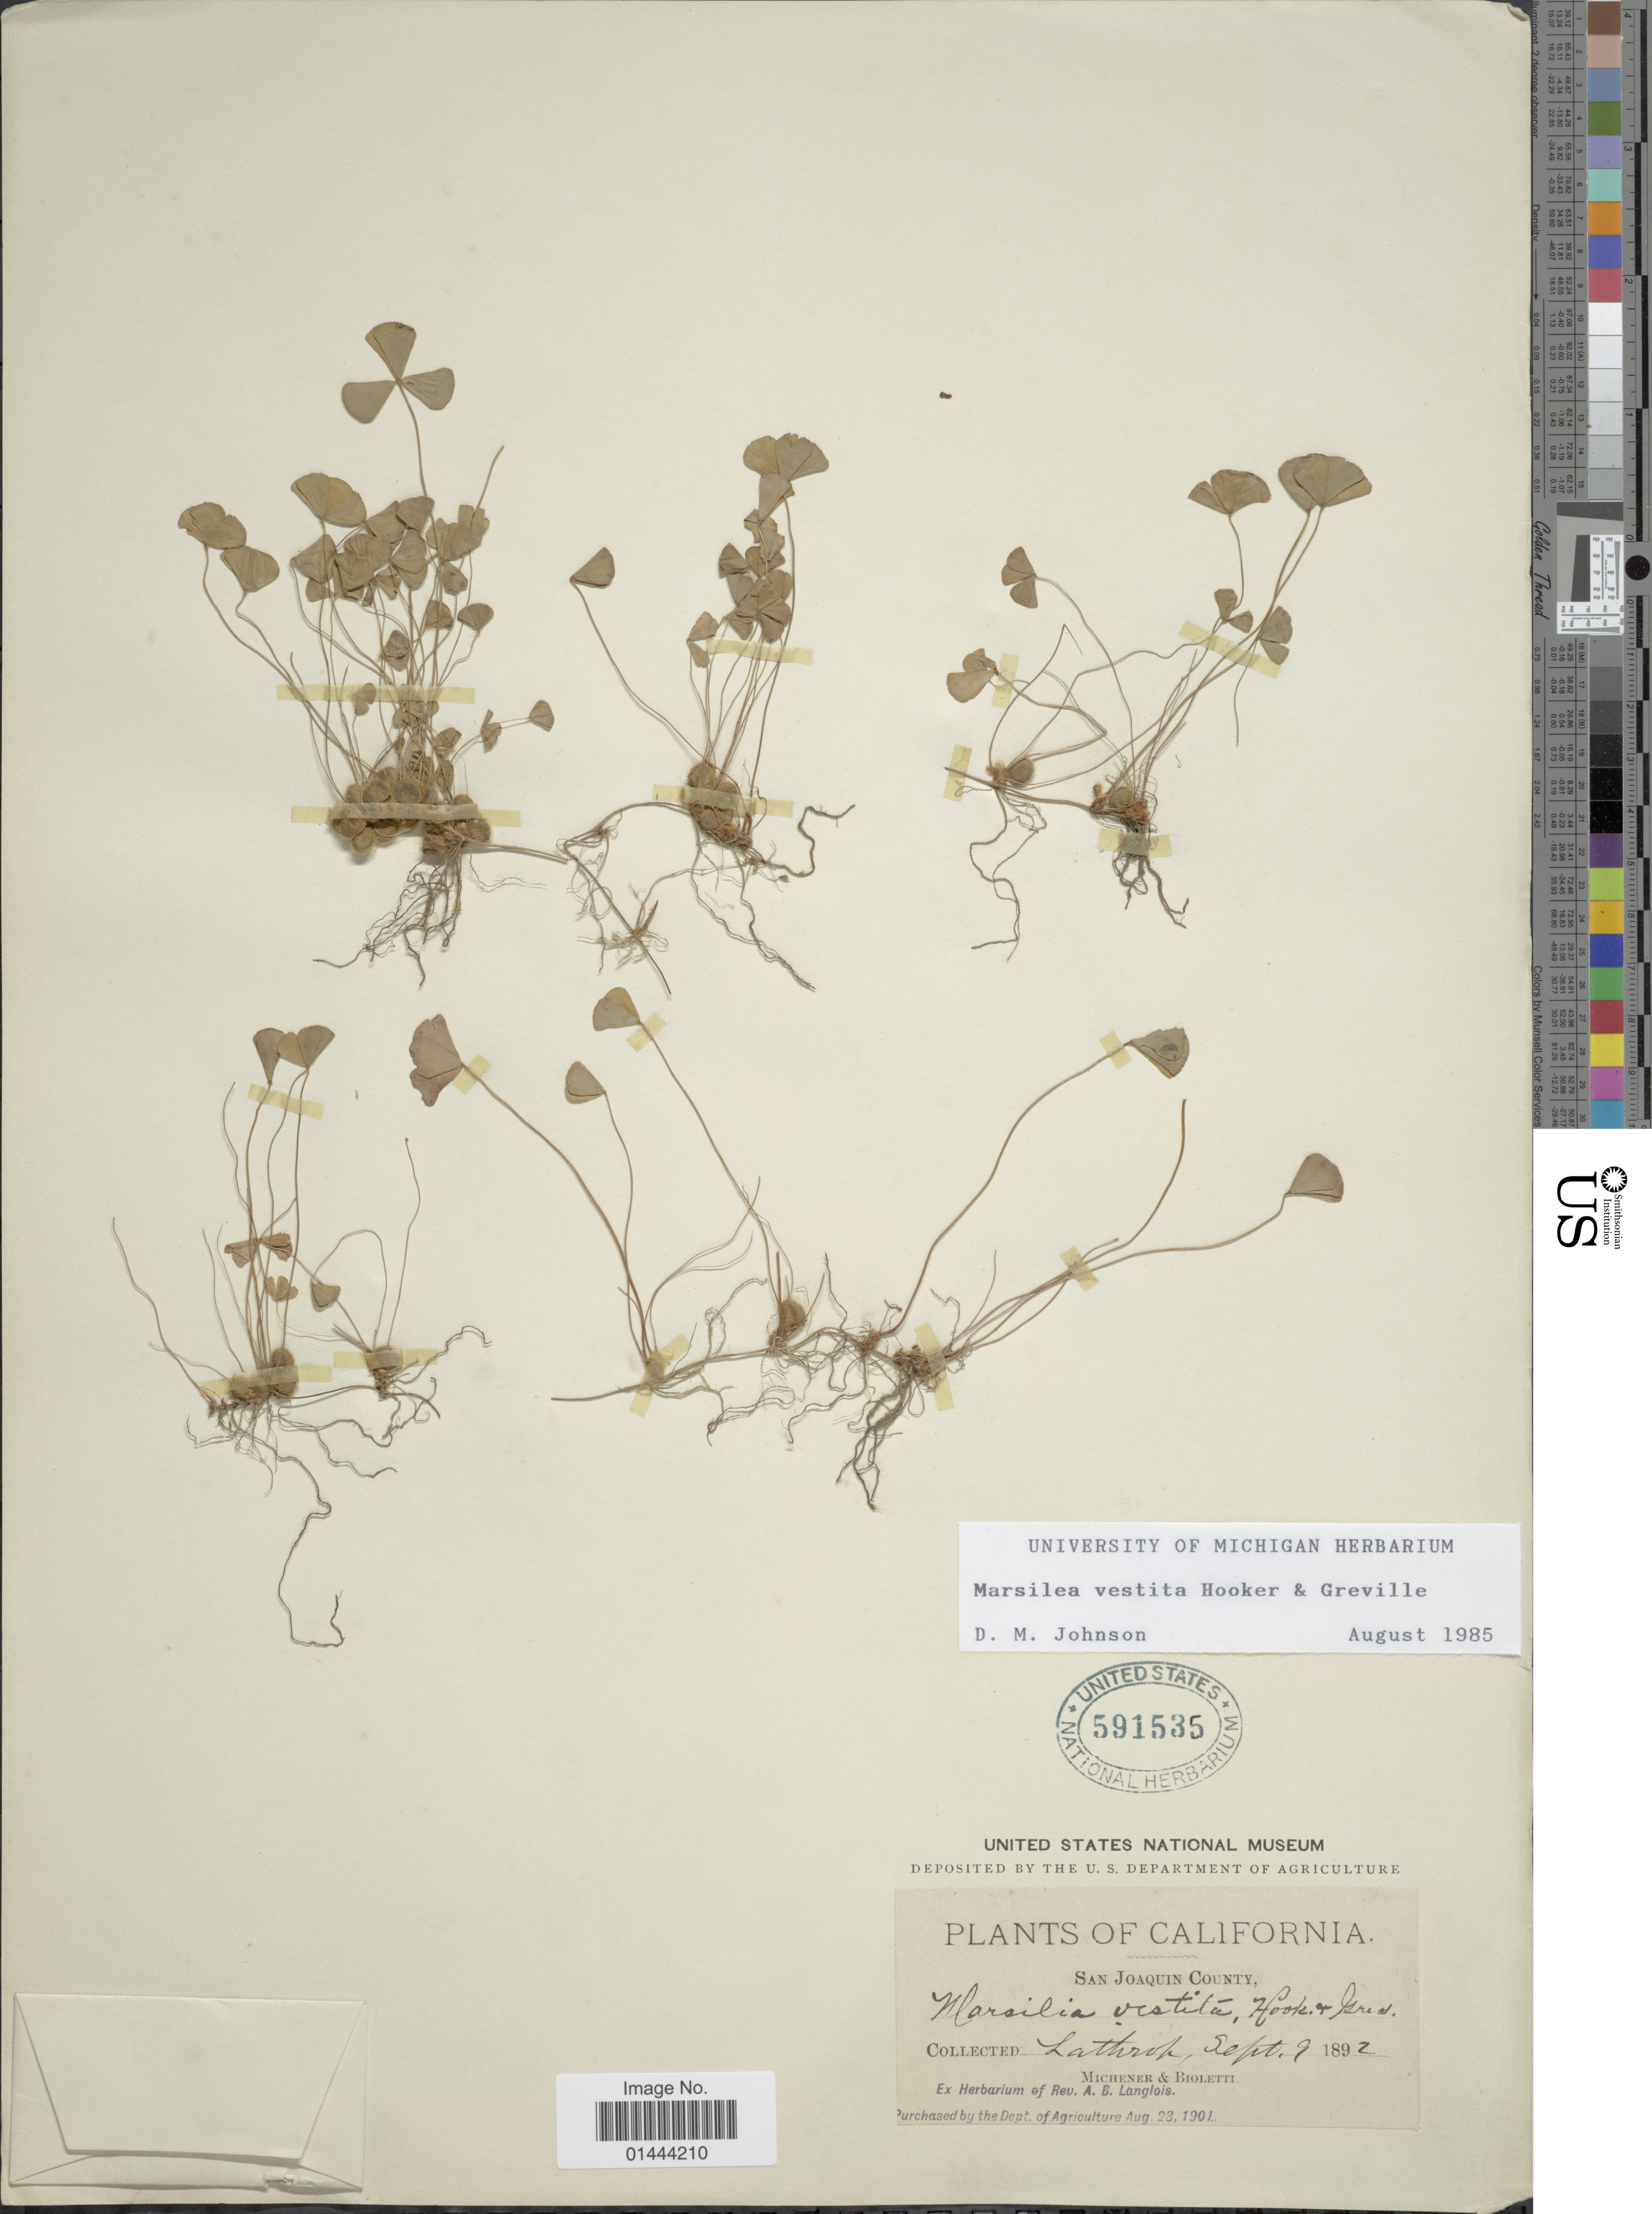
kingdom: Plantae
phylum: Tracheophyta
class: Polypodiopsida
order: Salviniales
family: Marsileaceae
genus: Marsilea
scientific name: Marsilea vestita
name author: Hook. & Grev.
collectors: -. Michener & -- Bioletti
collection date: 1892-09-09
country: United States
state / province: California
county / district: San Joaquin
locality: San Joaquin County, Lathrop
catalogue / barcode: US 591535